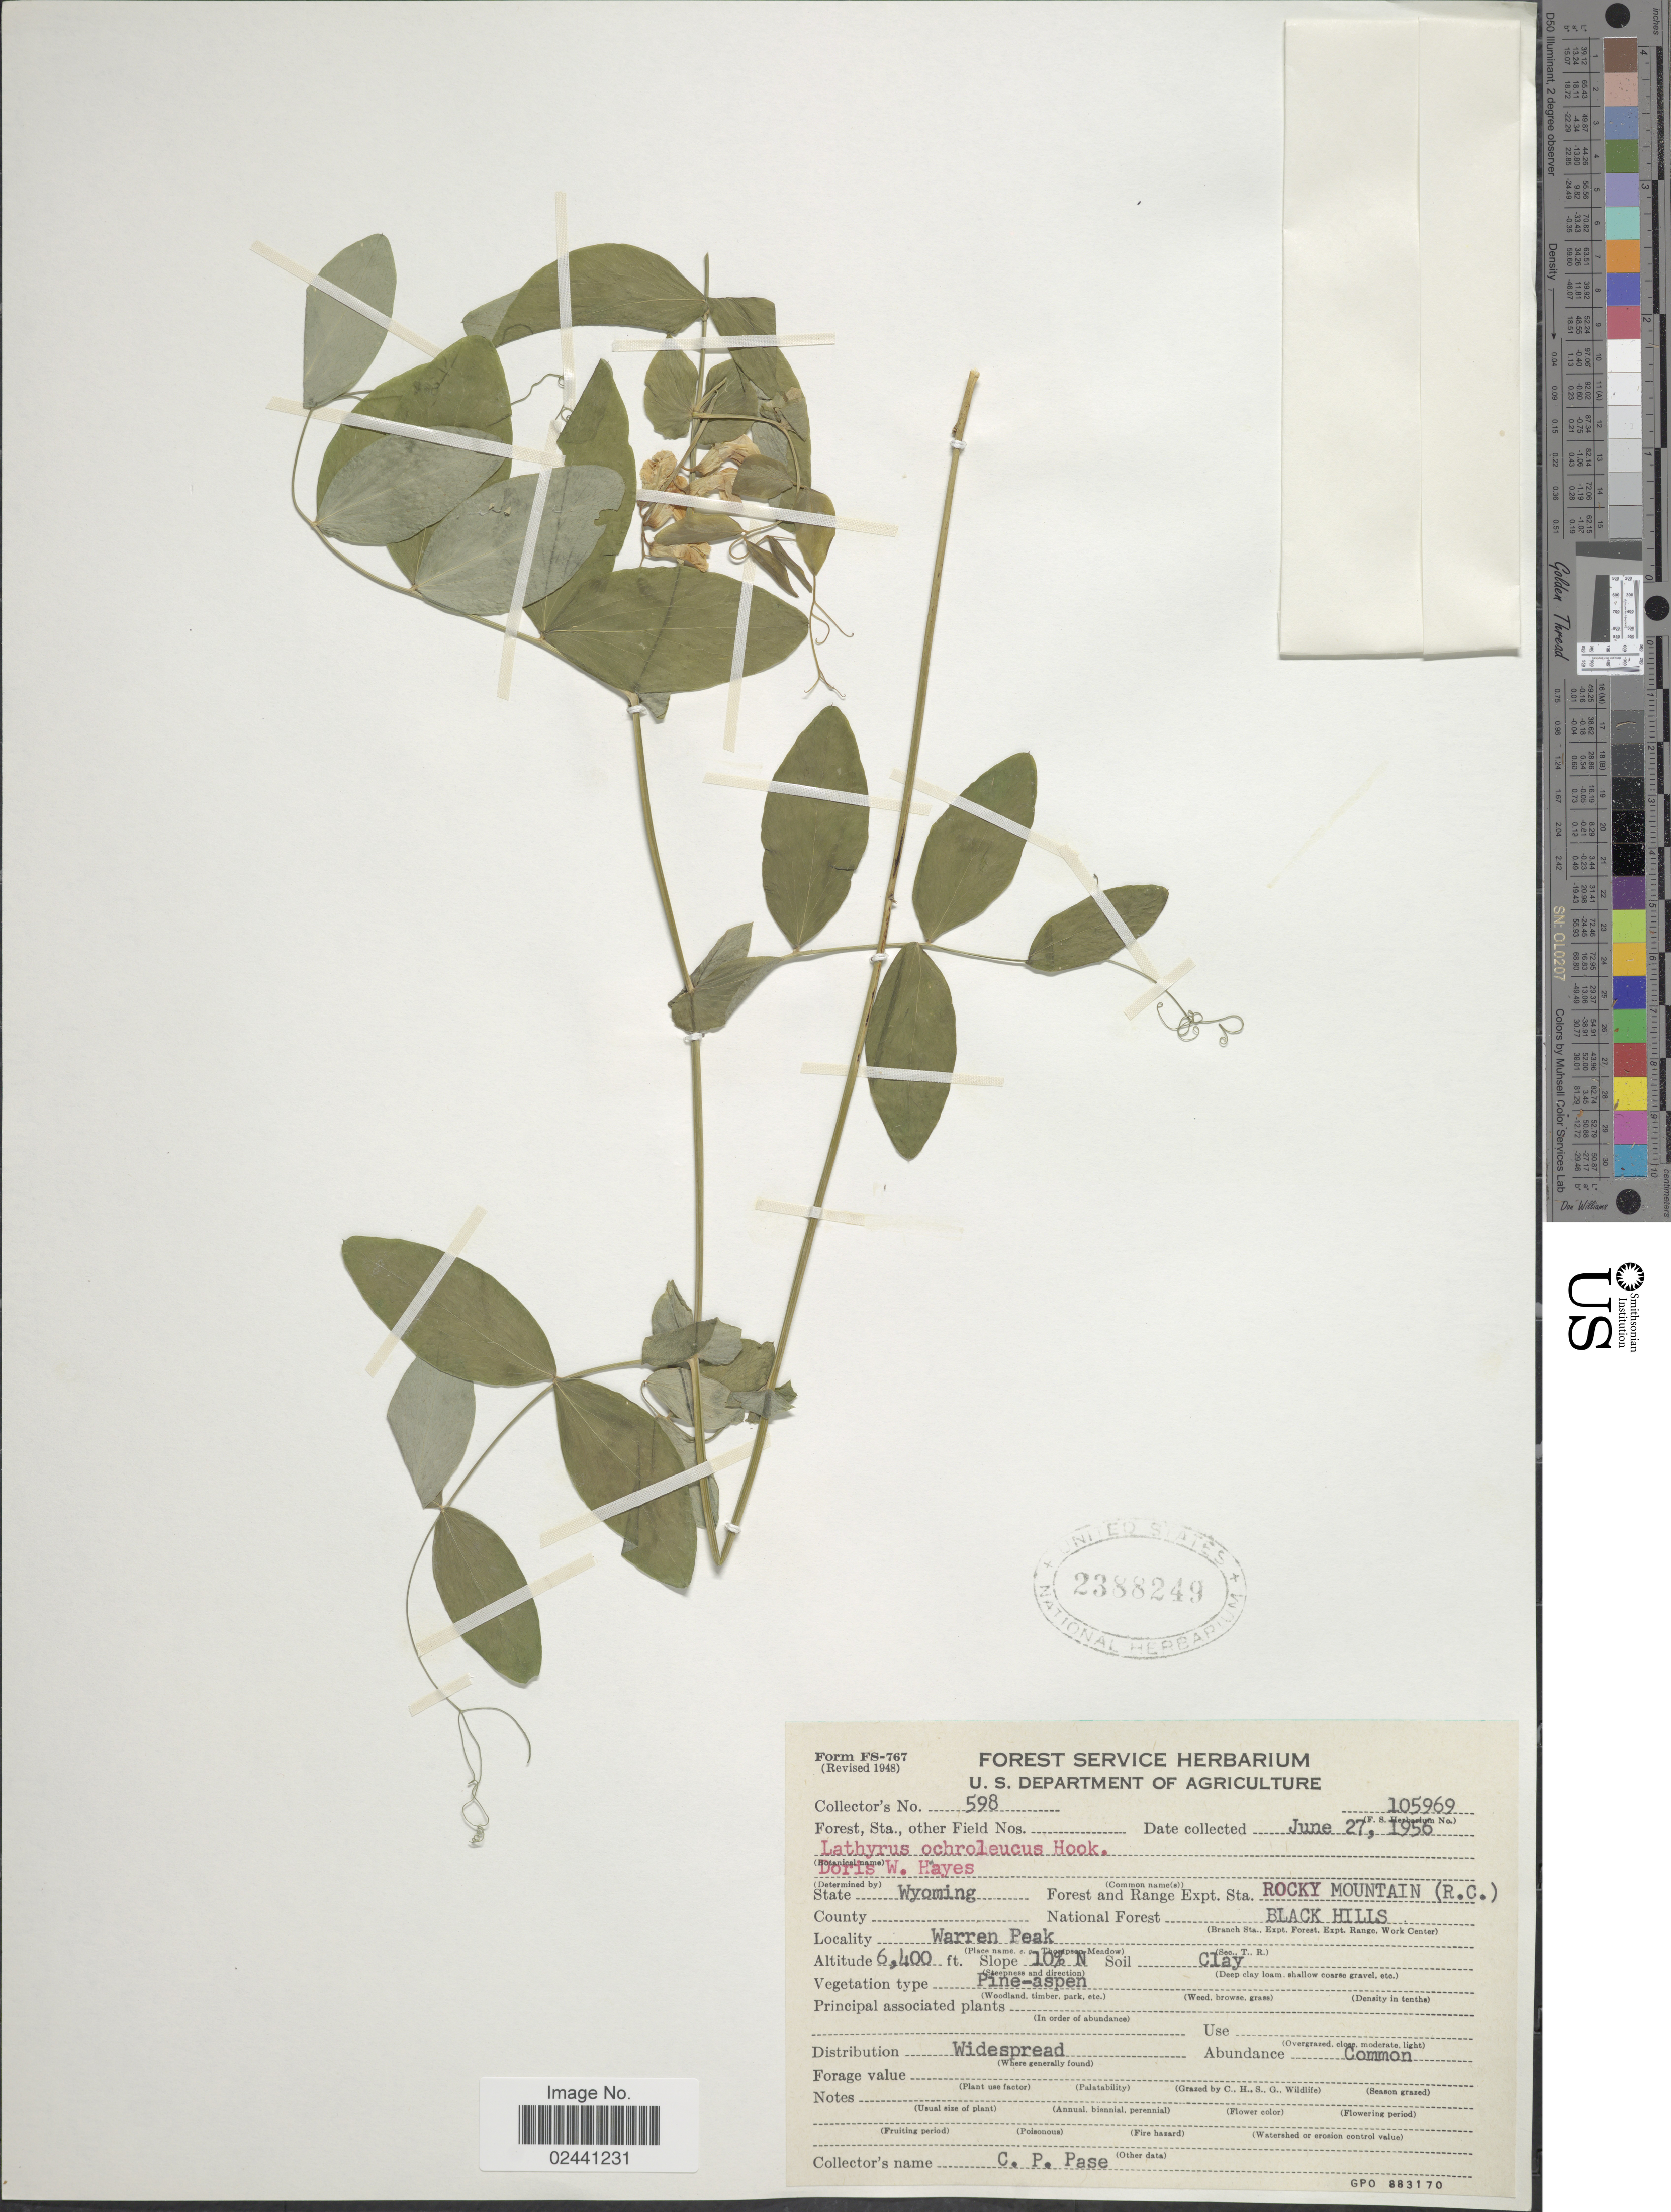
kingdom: Plantae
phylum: Tracheophyta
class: Magnoliopsida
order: Fabales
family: Fabaceae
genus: Lathyrus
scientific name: Lathyrus ochroleucus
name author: Hook.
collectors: C. P. Pase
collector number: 598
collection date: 1956-06-27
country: United States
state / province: Wyoming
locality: Rocky Mountain (R.C.) Black Hills, Warren Peak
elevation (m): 1951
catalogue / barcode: US 2388249